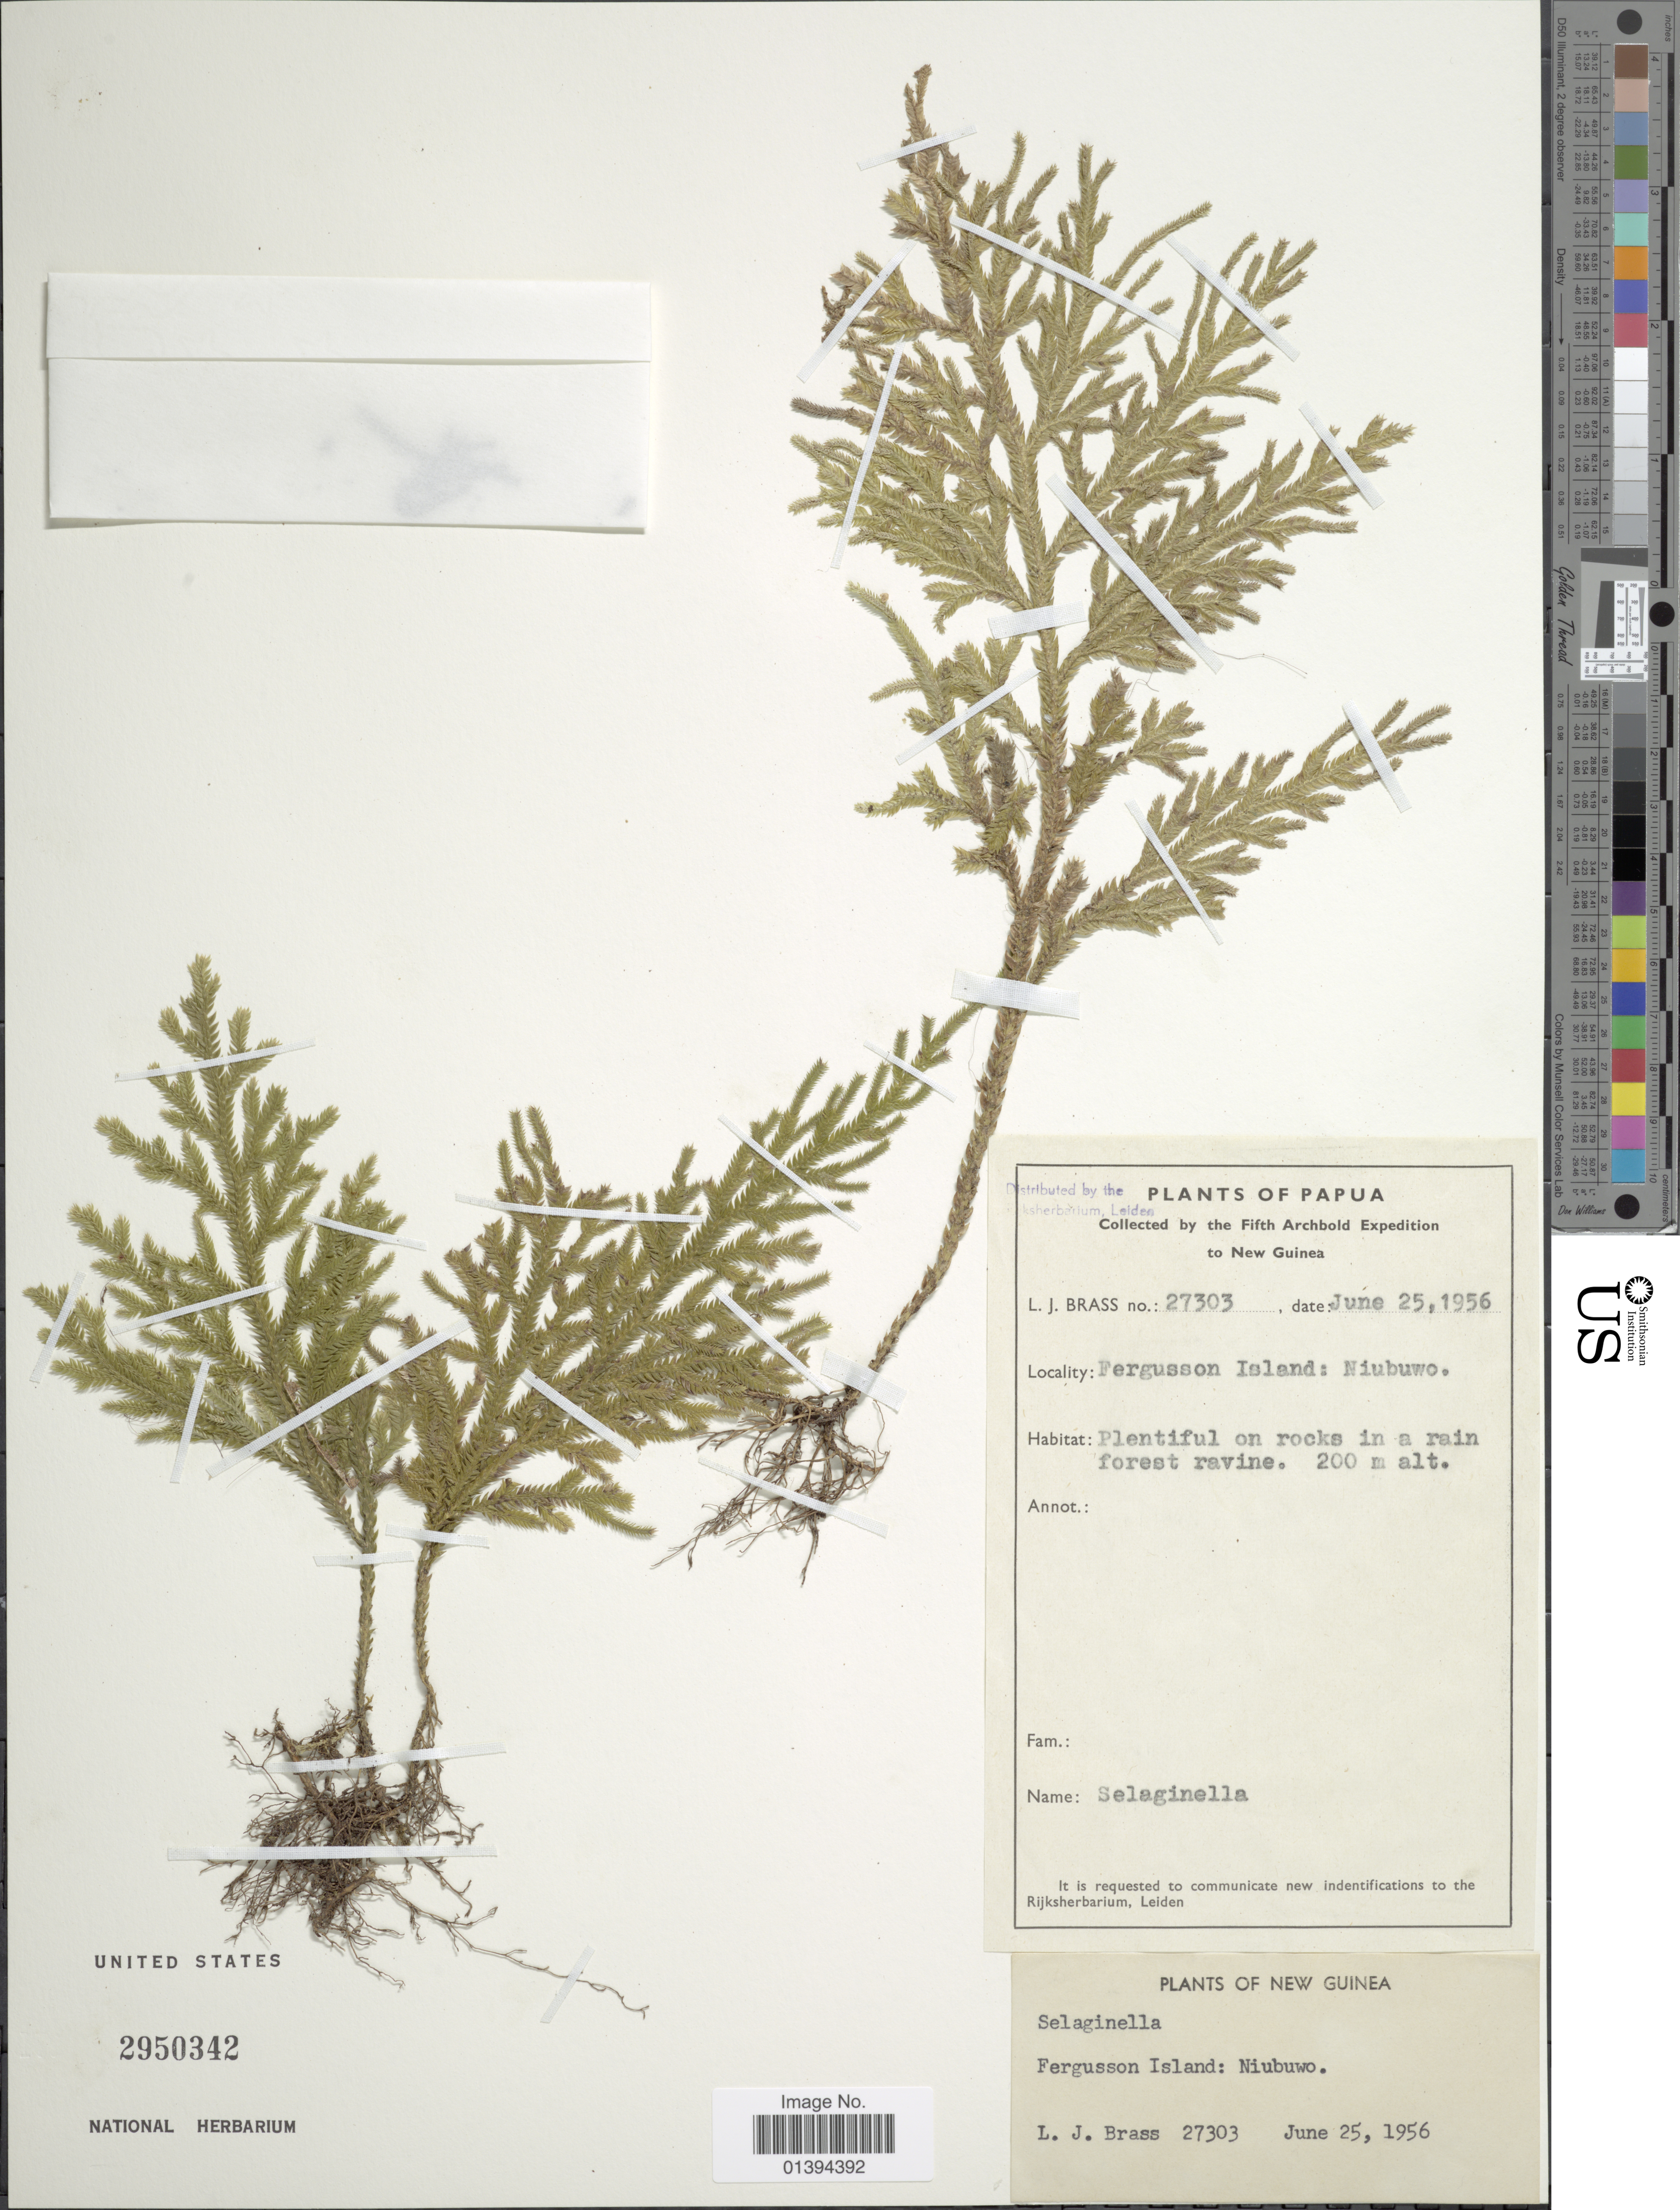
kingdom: Plantae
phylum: Tracheophyta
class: Lycopodiopsida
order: Selaginellales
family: Selaginellaceae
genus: Selaginella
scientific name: Selaginella sp.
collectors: L. J. Brass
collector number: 27303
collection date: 1956-06-25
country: Papua New Guinea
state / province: Milne Bay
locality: Fergusson Island; Niubuwo, New Guinea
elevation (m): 200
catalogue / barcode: US 2950342